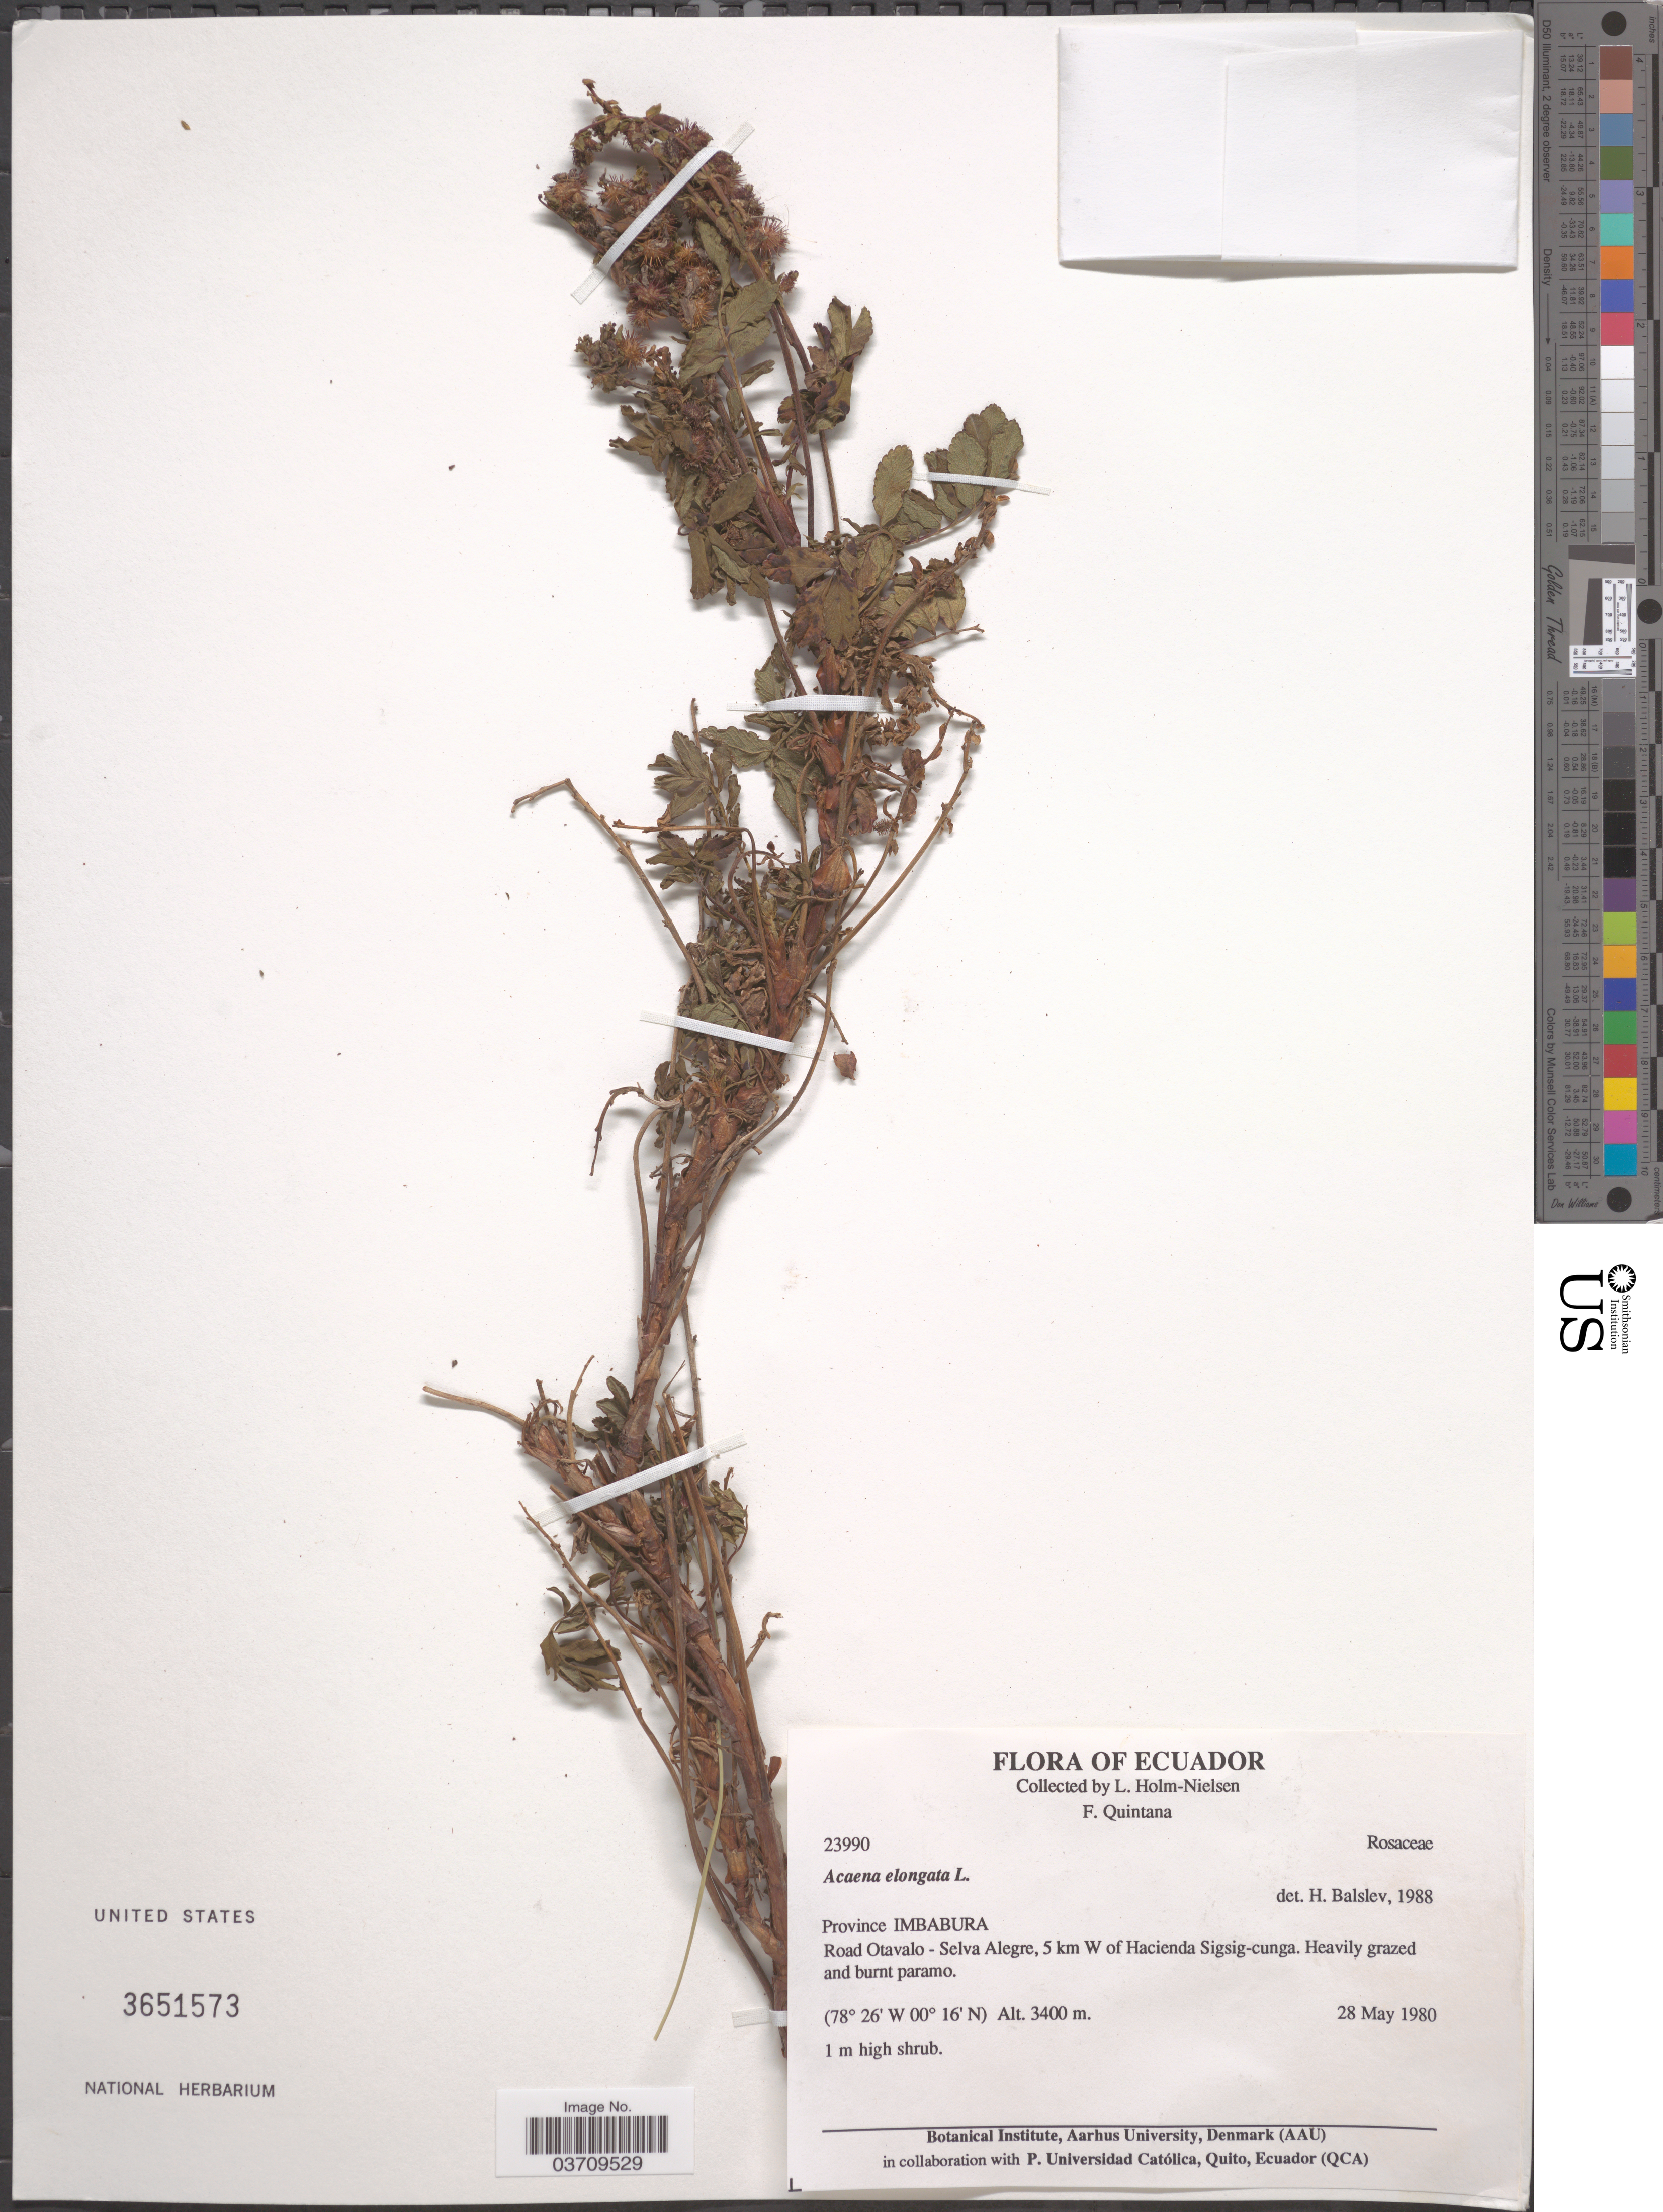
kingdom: Plantae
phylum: Tracheophyta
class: Magnoliopsida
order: Rosales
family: Rosaceae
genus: Acaena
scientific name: Acaena elongata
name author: L.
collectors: L. Holm-Nielsen & F. Quintana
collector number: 23990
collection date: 1980-05-28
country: Ecuador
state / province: Imbabura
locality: Road Otavalo - Selva Alegre, 5 km W of Hacienda Sigsig-cunga.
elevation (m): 3400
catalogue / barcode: US 3651573